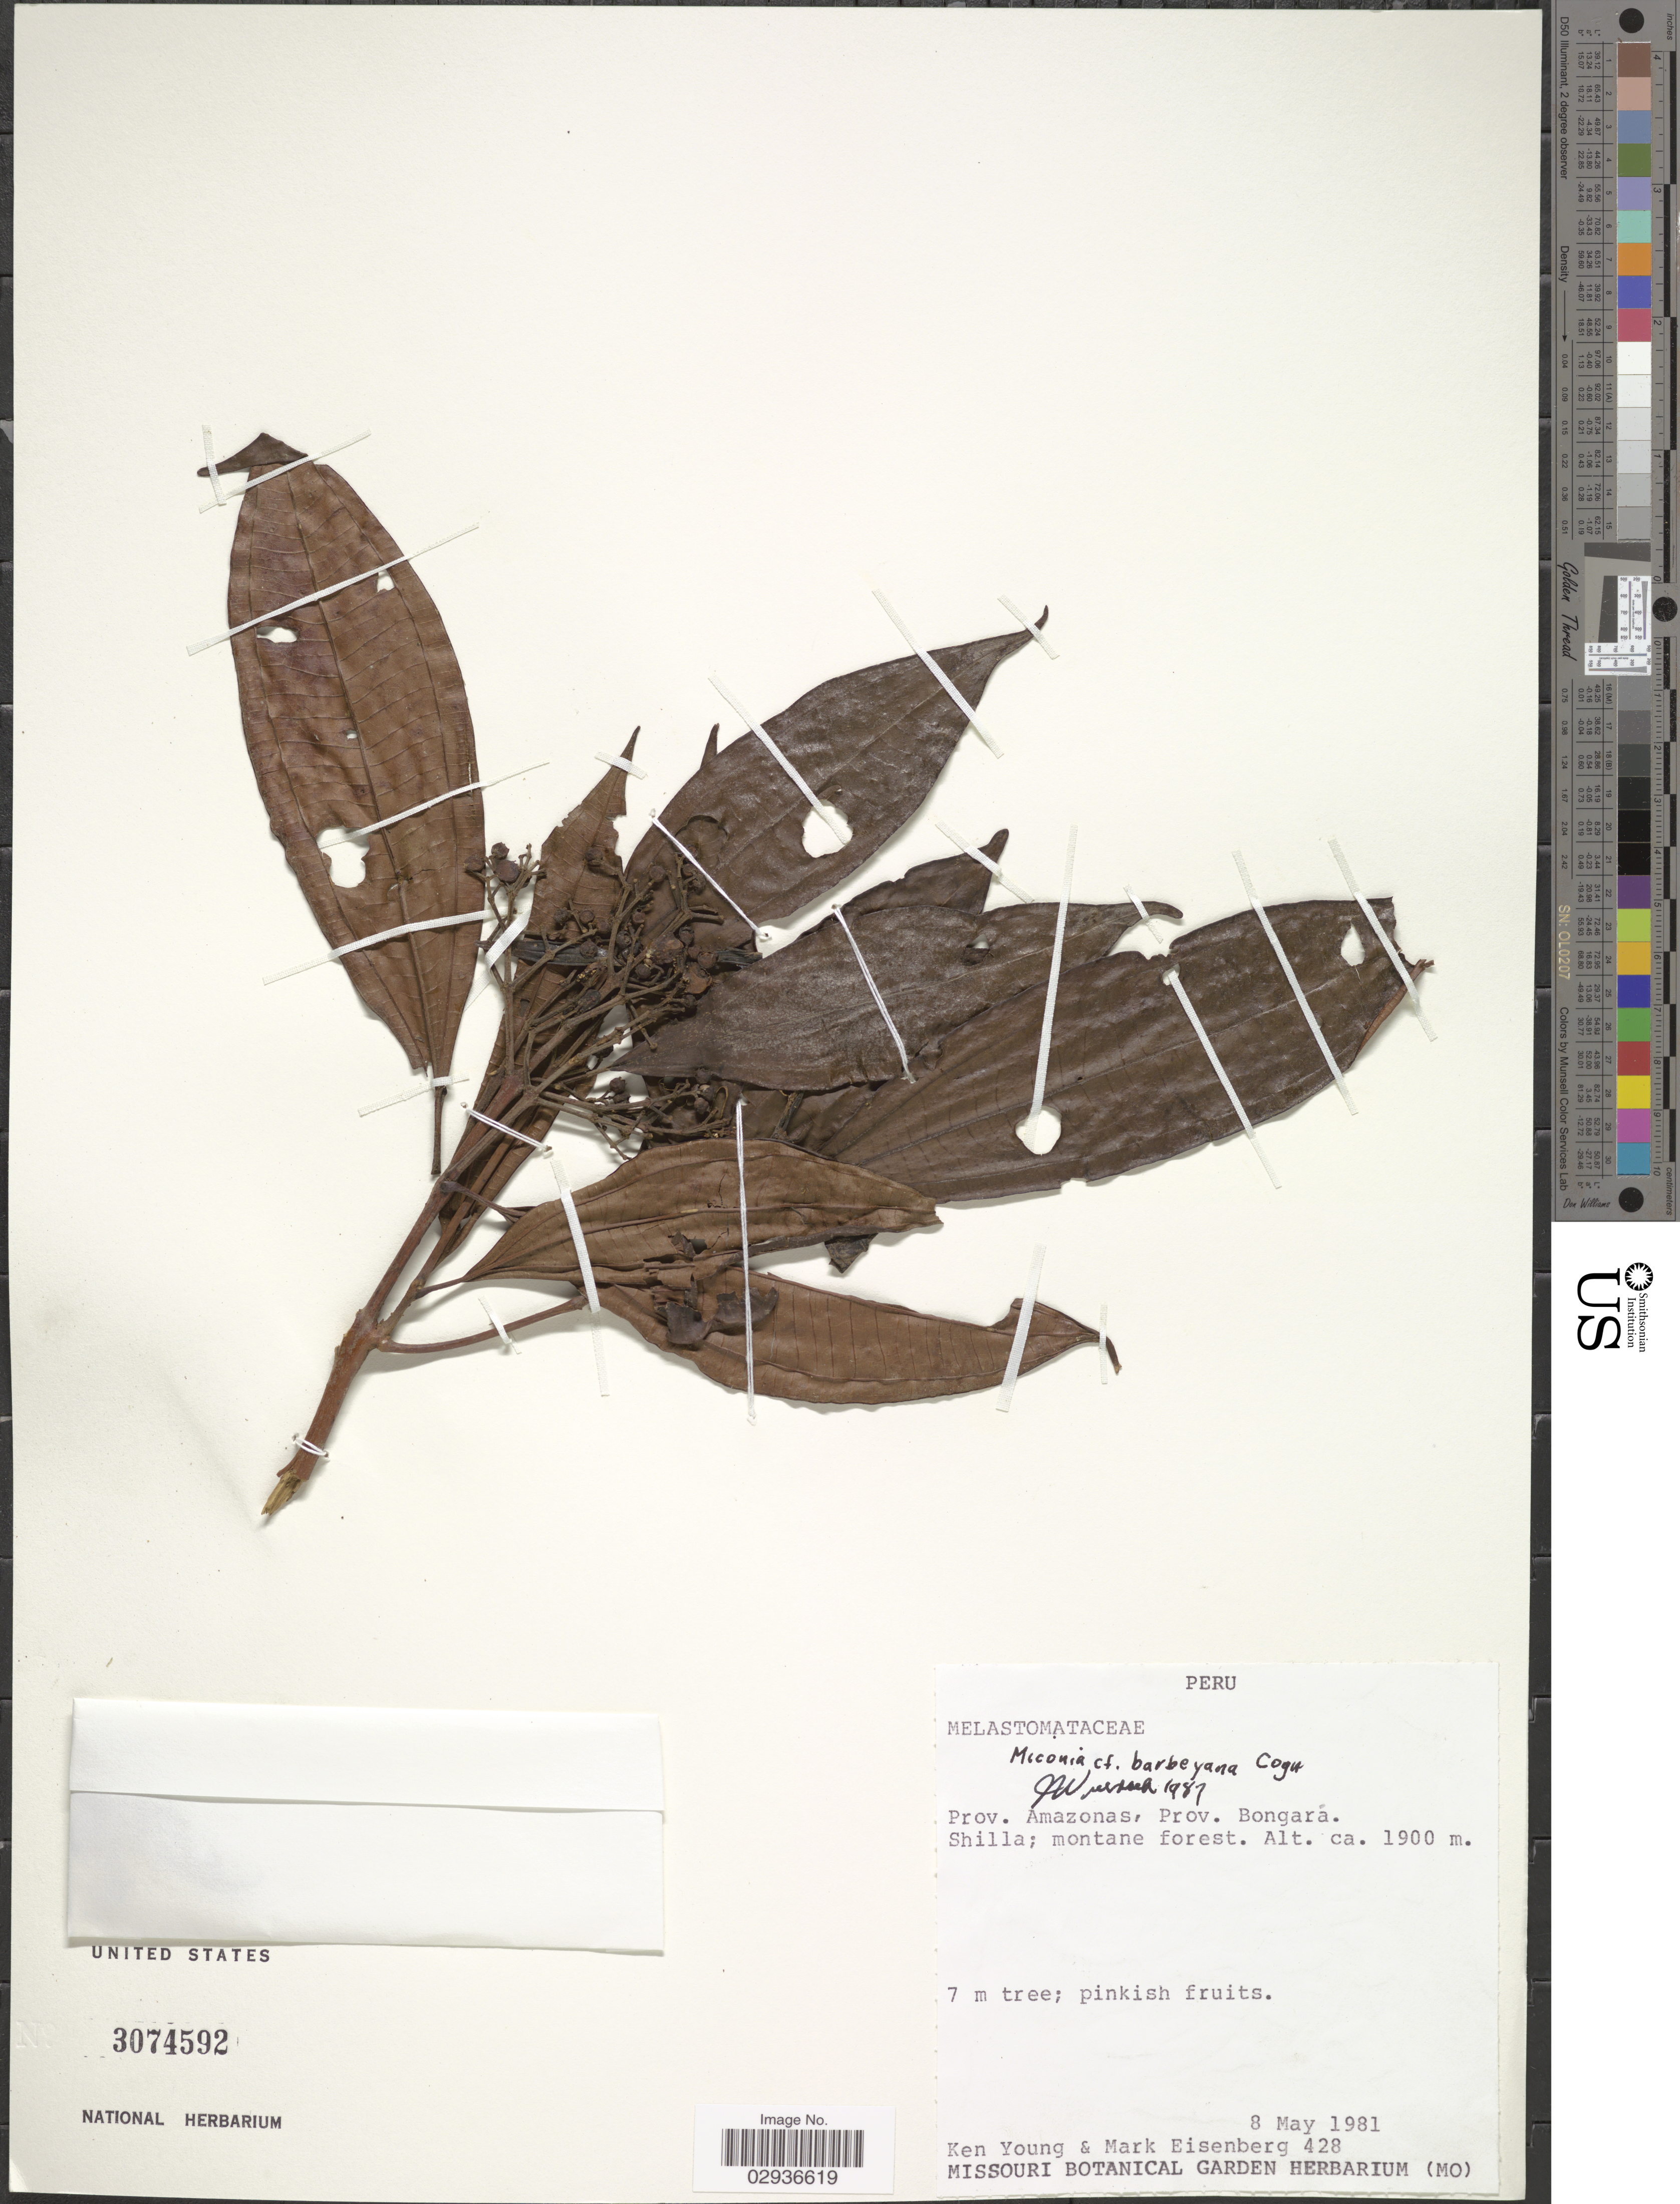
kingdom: Plantae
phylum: Tracheophyta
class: Magnoliopsida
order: Myrtales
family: Melastomataceae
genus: Miconia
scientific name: Miconia barbeyana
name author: Cogn.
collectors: K. Young & M. Eisenberg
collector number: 428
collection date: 1981-05-08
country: Peru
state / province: Amazonas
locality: Prov. Amazonas, Prov. Bongará.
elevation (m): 1900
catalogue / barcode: US 3074592